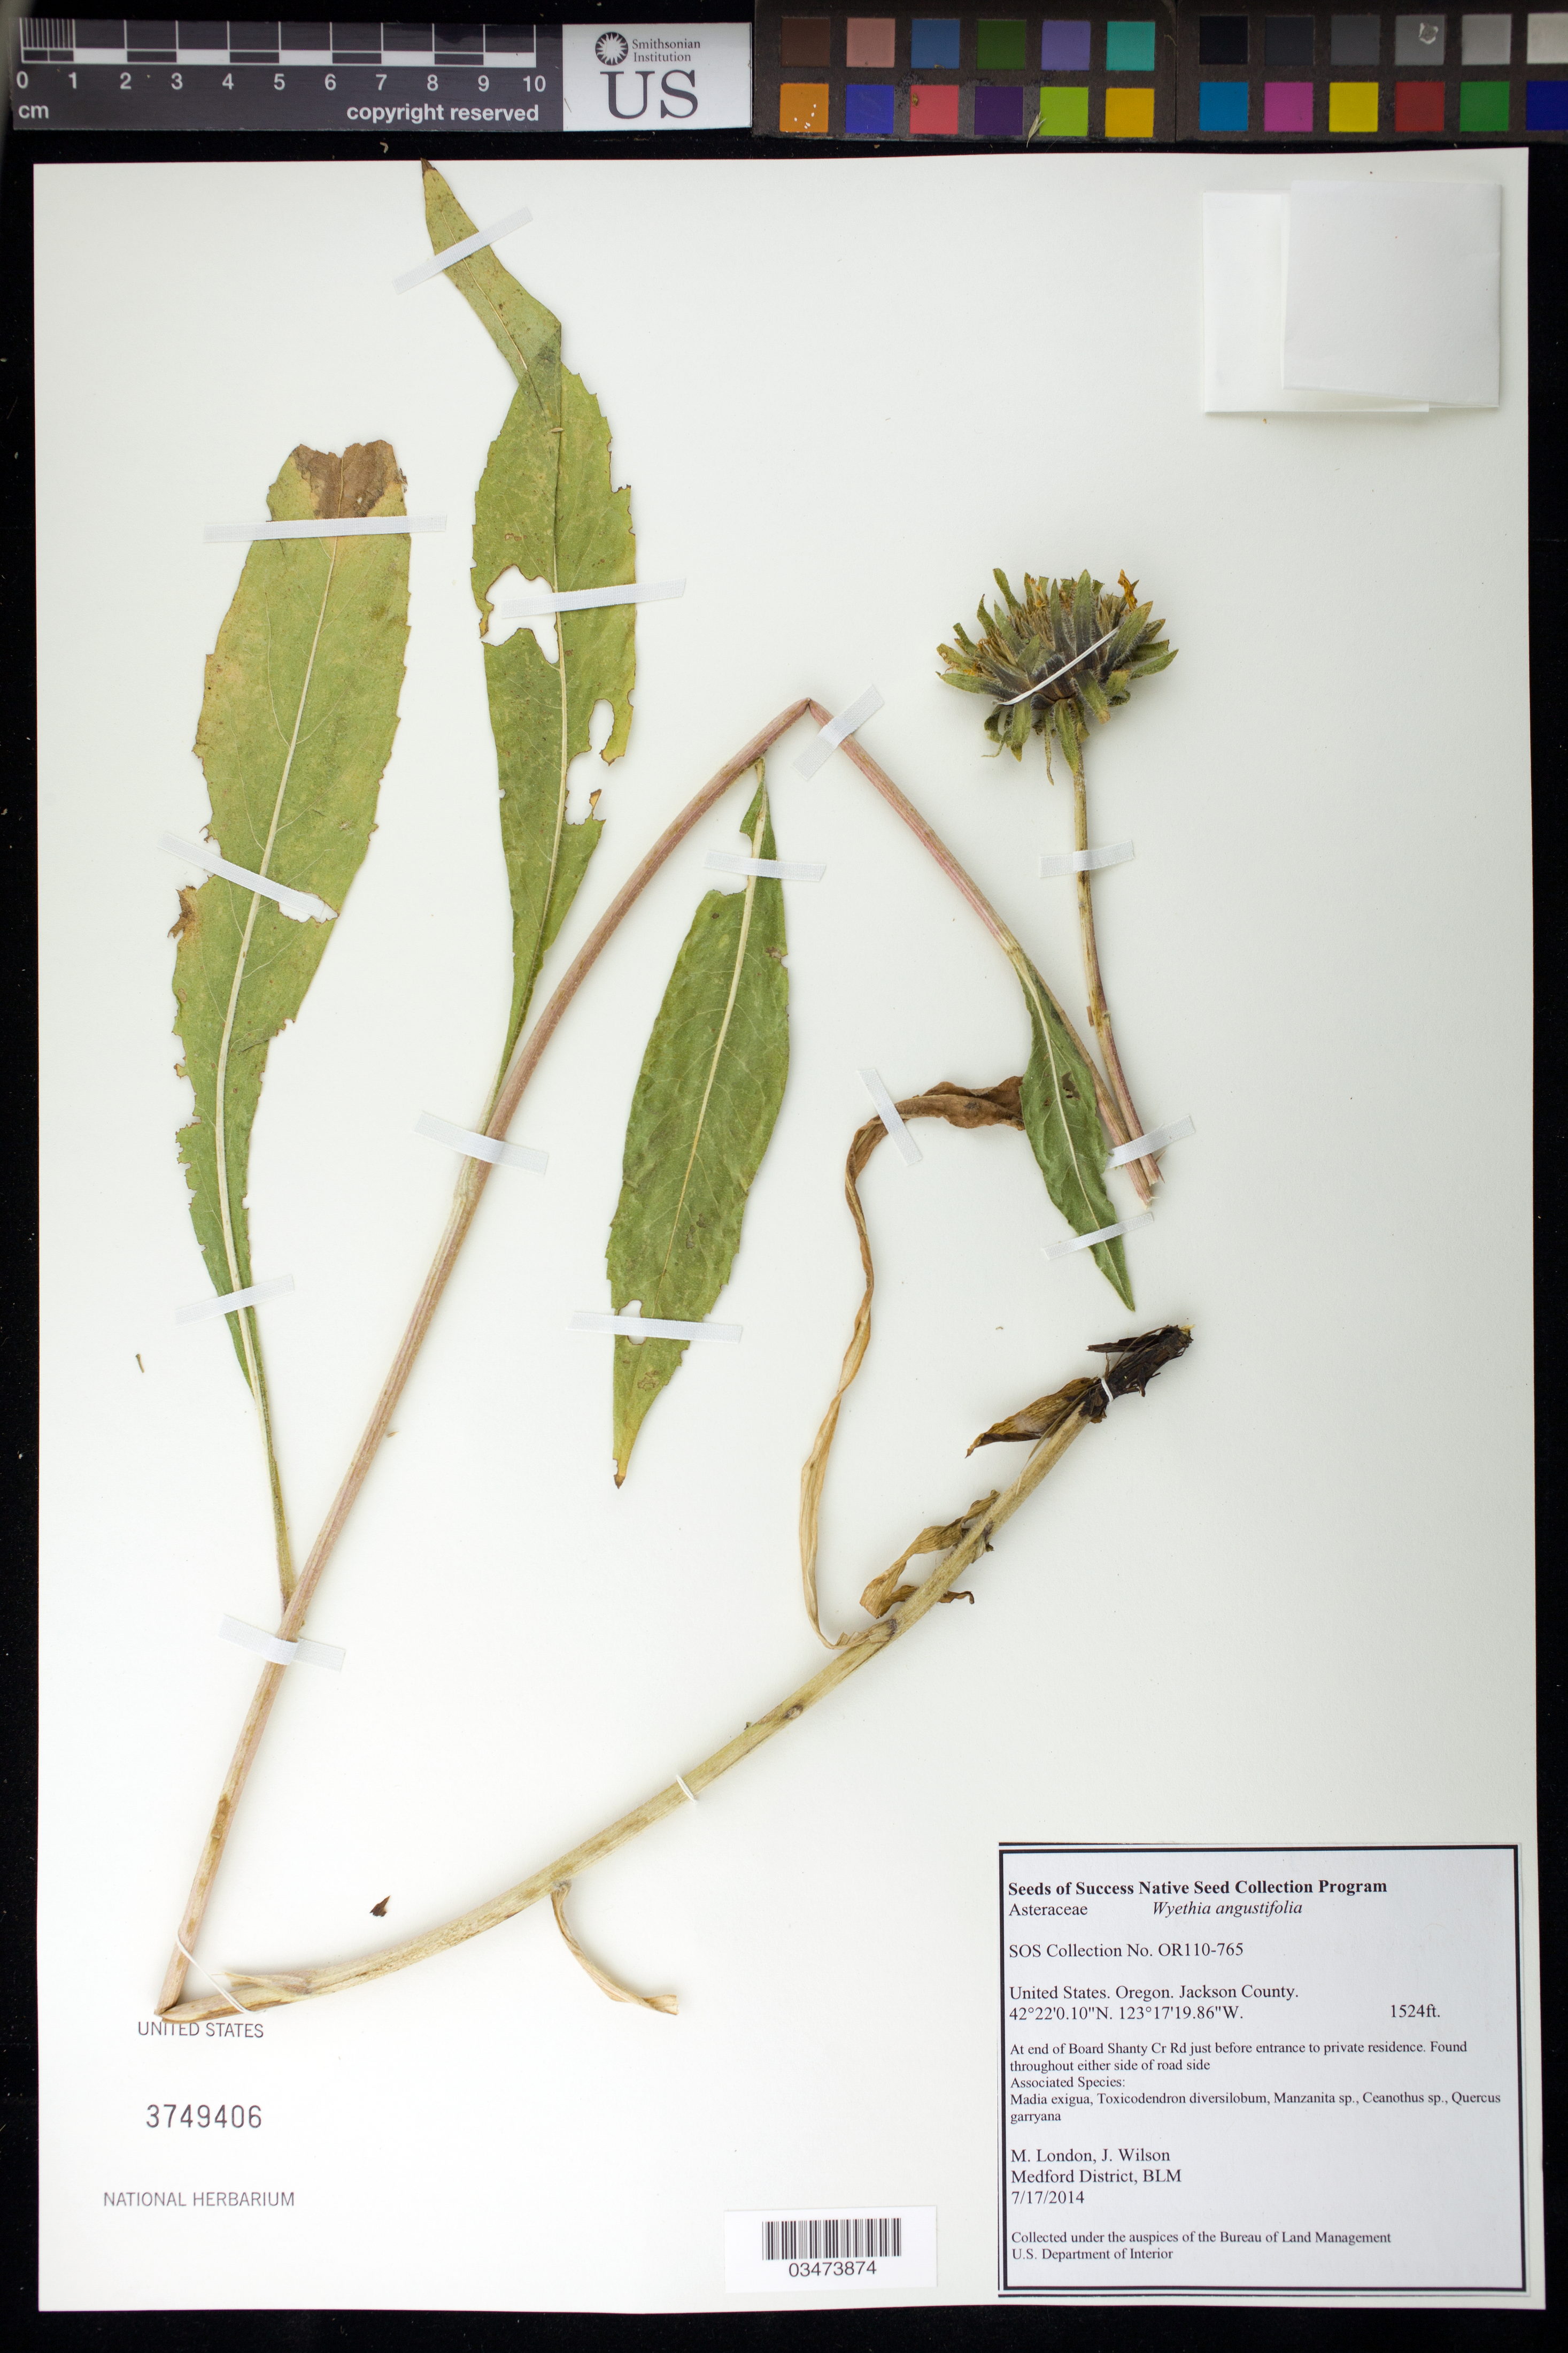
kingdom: Plantae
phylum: Tracheophyta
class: Magnoliopsida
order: Asterales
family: Asteraceae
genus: Wyethia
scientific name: Wyethia angustifolia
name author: (DC.) Nutt.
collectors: M. London & J. Wilson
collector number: OR110-765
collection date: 2014-07-17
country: United States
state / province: Oregon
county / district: Jackson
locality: At end of Board Shanty Cr Rd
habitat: Associated species: Madia exigua, Manzanita sp, Ceanothus sp., Quercus garryana, ect.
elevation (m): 465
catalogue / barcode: US 3749406